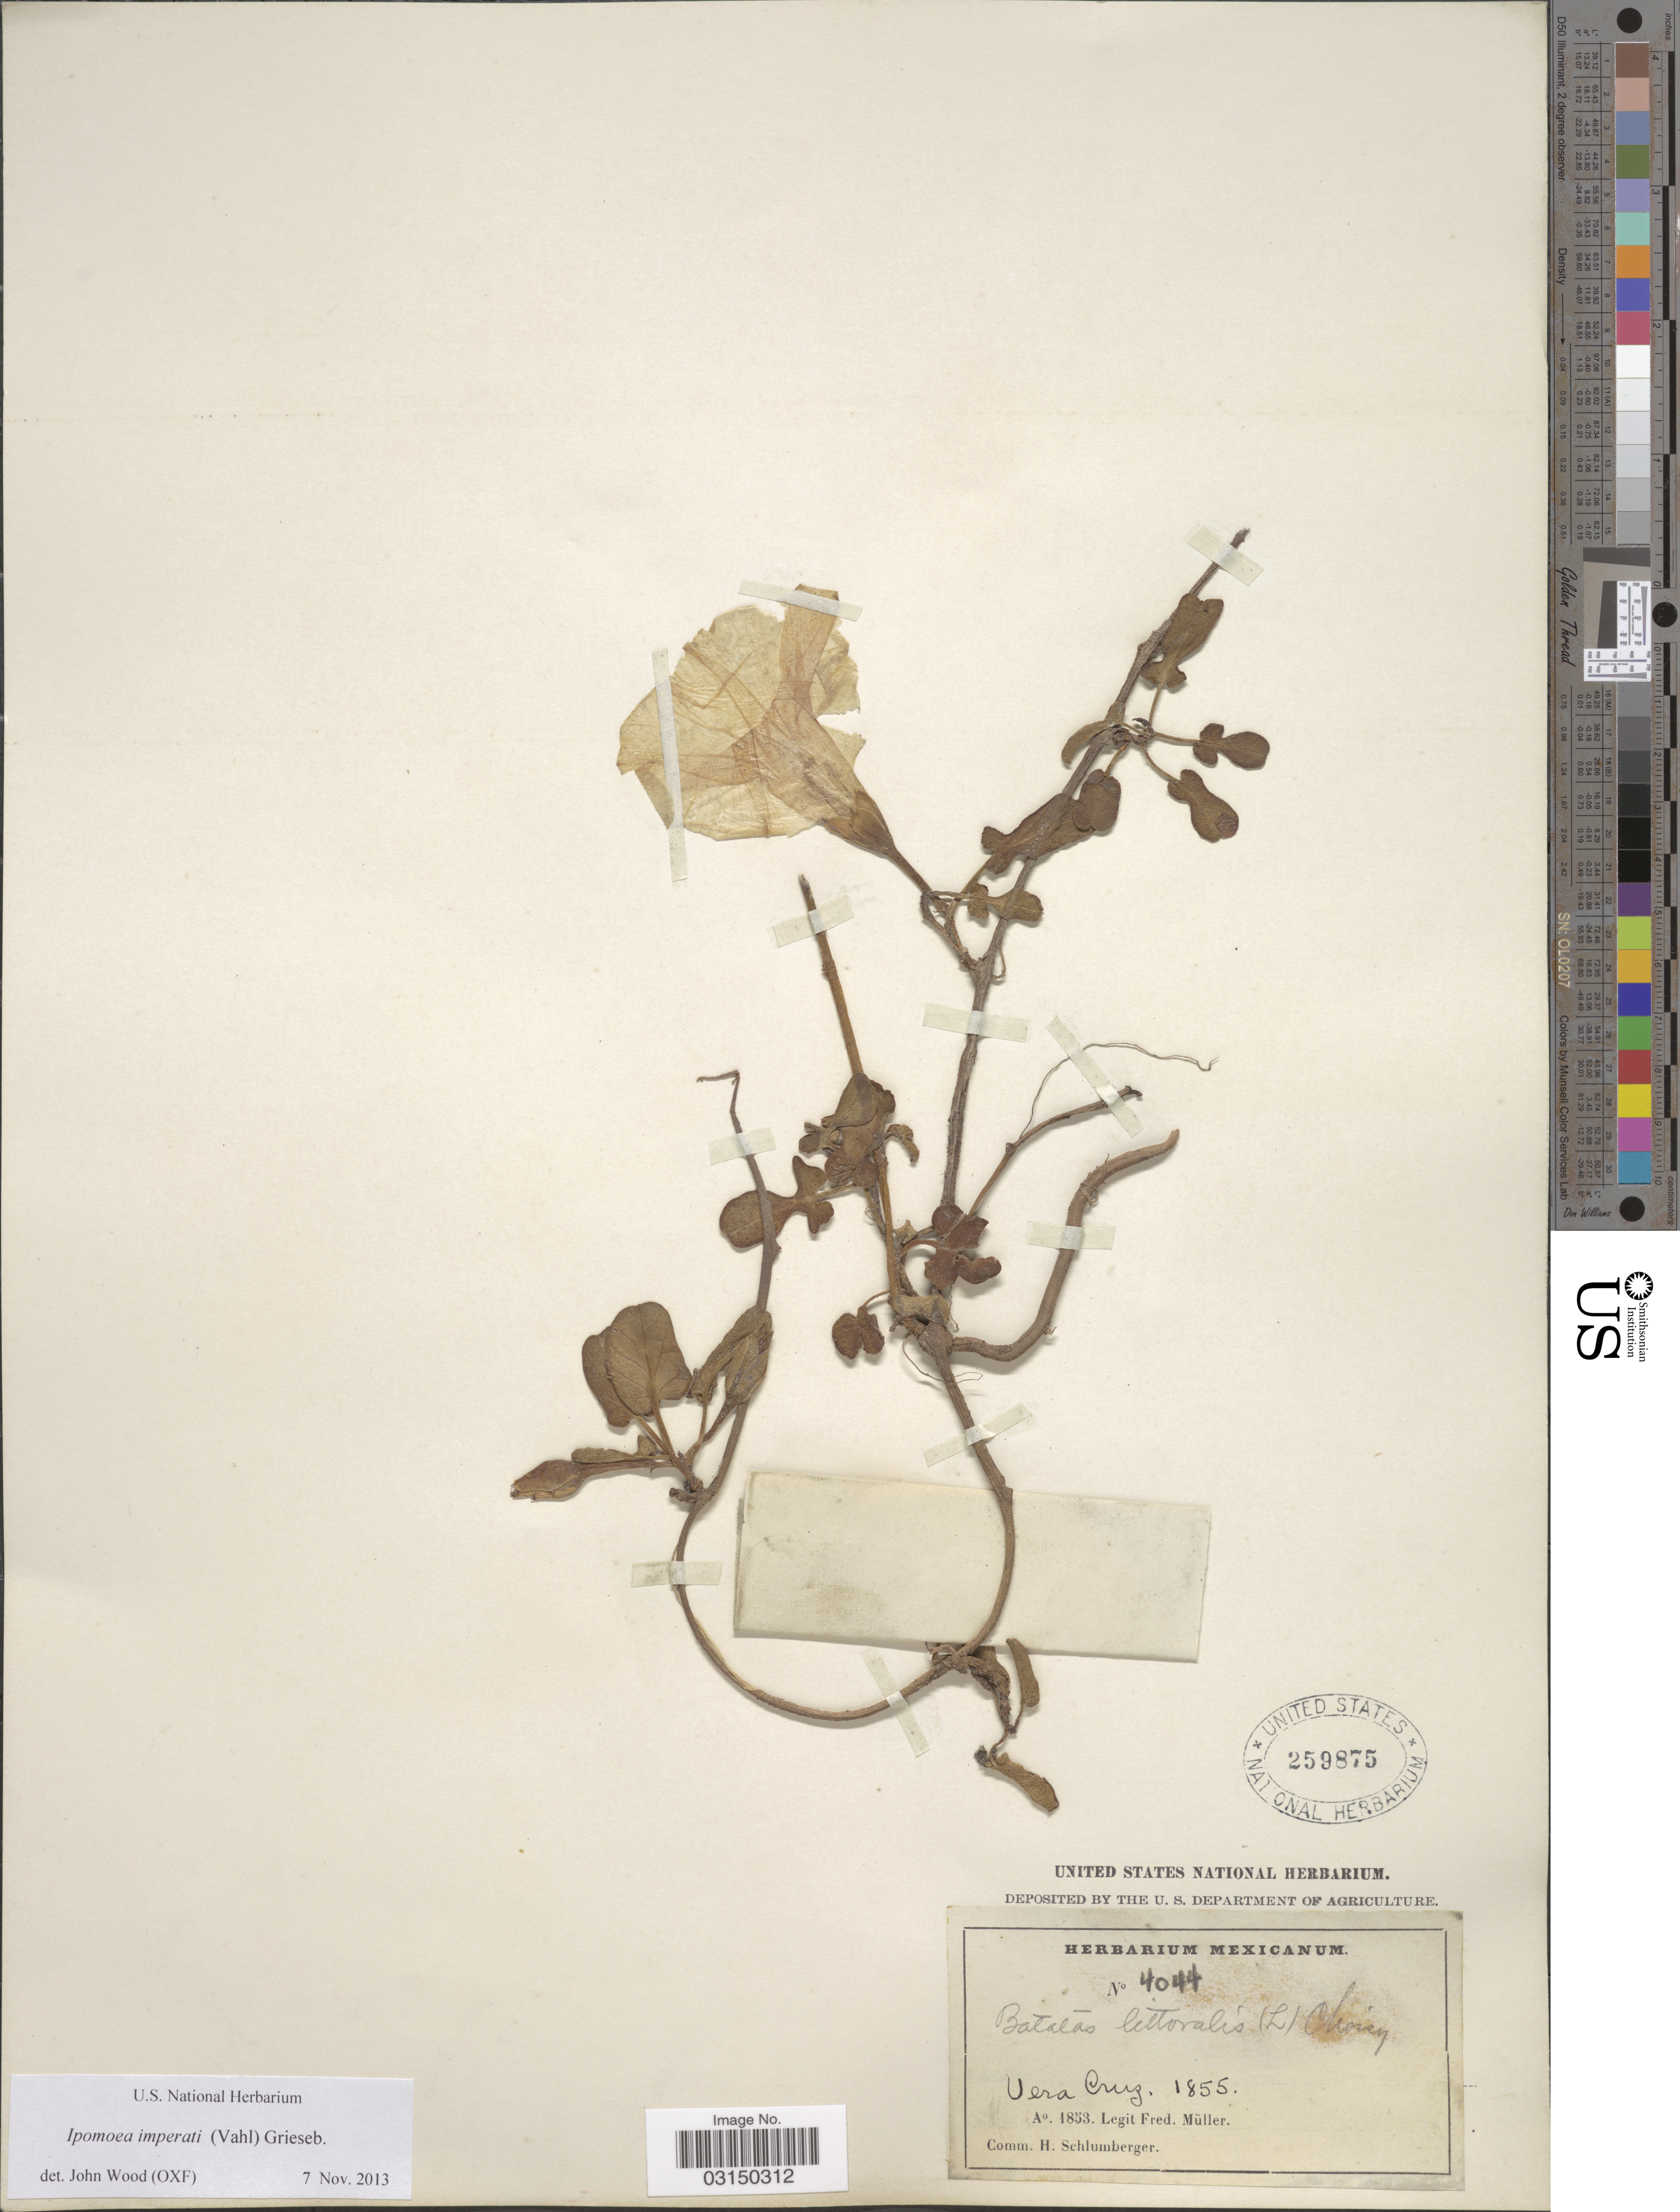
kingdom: Plantae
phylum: Tracheophyta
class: Magnoliopsida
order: Solanales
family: Convolvulaceae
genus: Ipomoea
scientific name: Ipomoea imperati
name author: (Vahl) Griseb.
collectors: F. Müller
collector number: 4044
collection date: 1855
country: Mexico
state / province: Veracruz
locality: Vera Cruz.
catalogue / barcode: US 259875